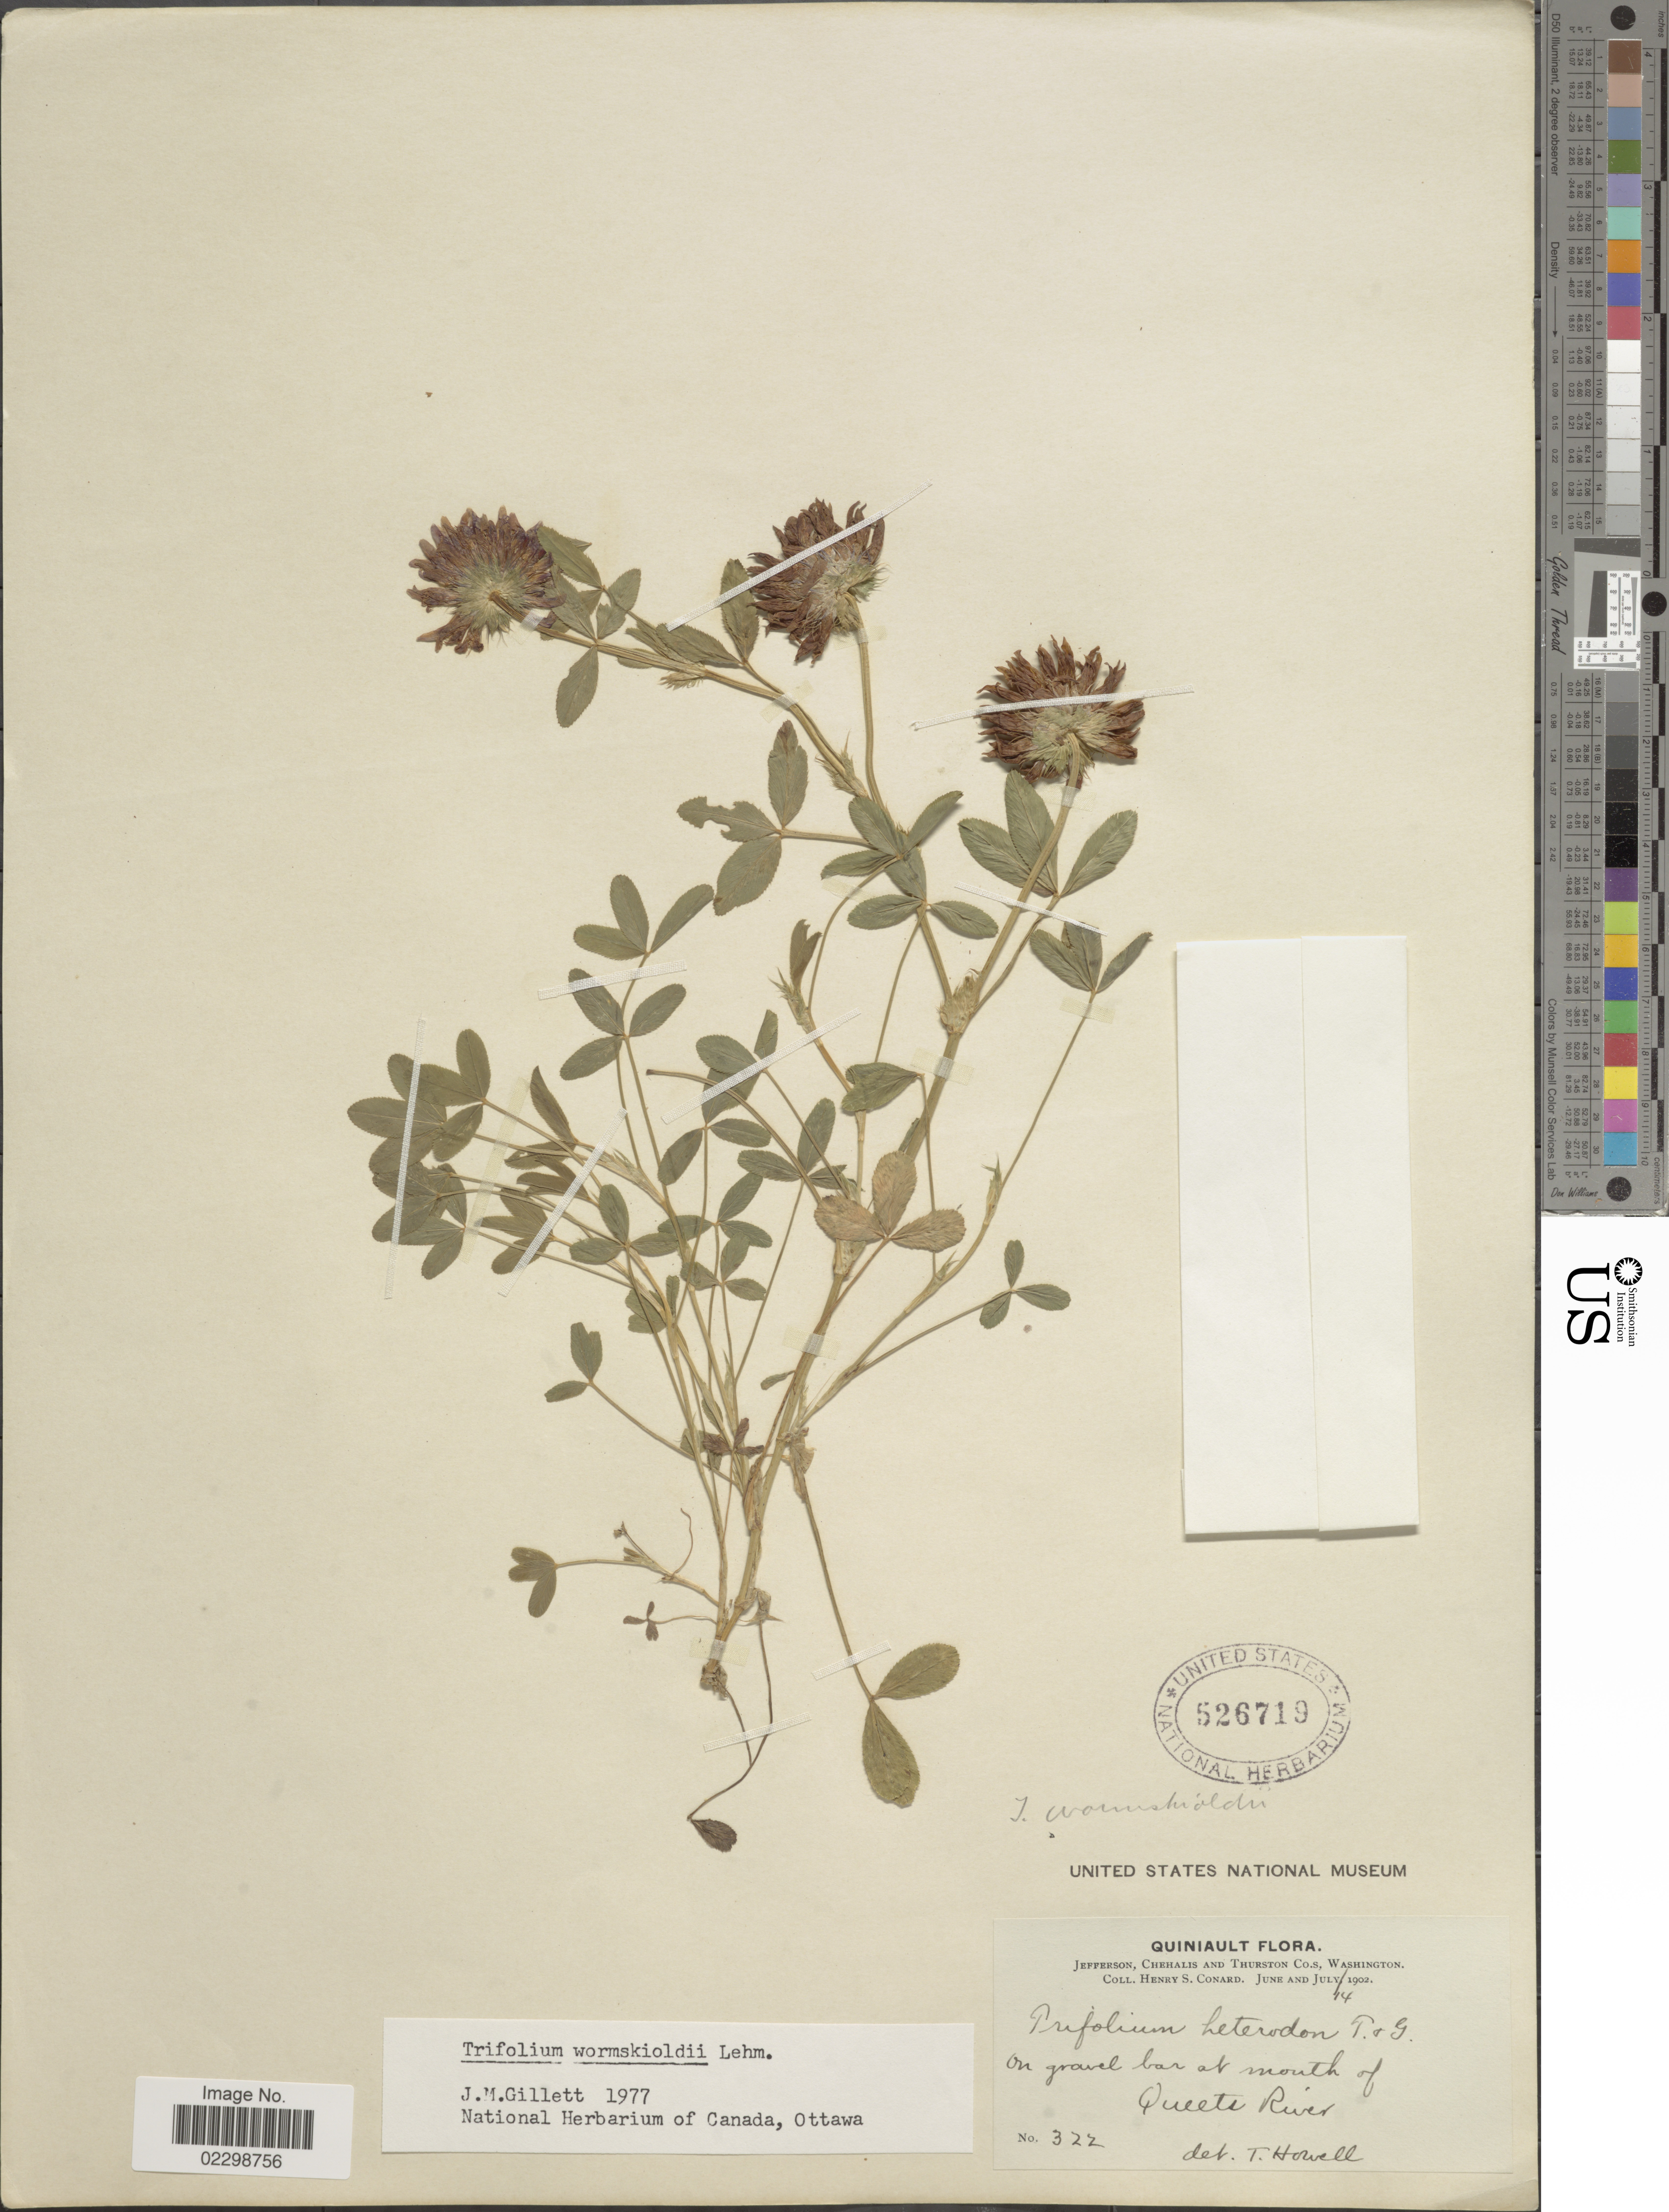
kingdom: Plantae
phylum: Tracheophyta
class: Magnoliopsida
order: Fabales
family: Fabaceae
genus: Trifolium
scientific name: Trifolium wormskioldii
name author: Lehm.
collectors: H. S. Conard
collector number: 322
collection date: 1902-07-14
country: United States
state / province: Washington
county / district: Thurston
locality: Auiniault, Jefferson, Chehalis and Thurston Co., on gravel bar at mouth of Queets River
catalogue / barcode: US 526719